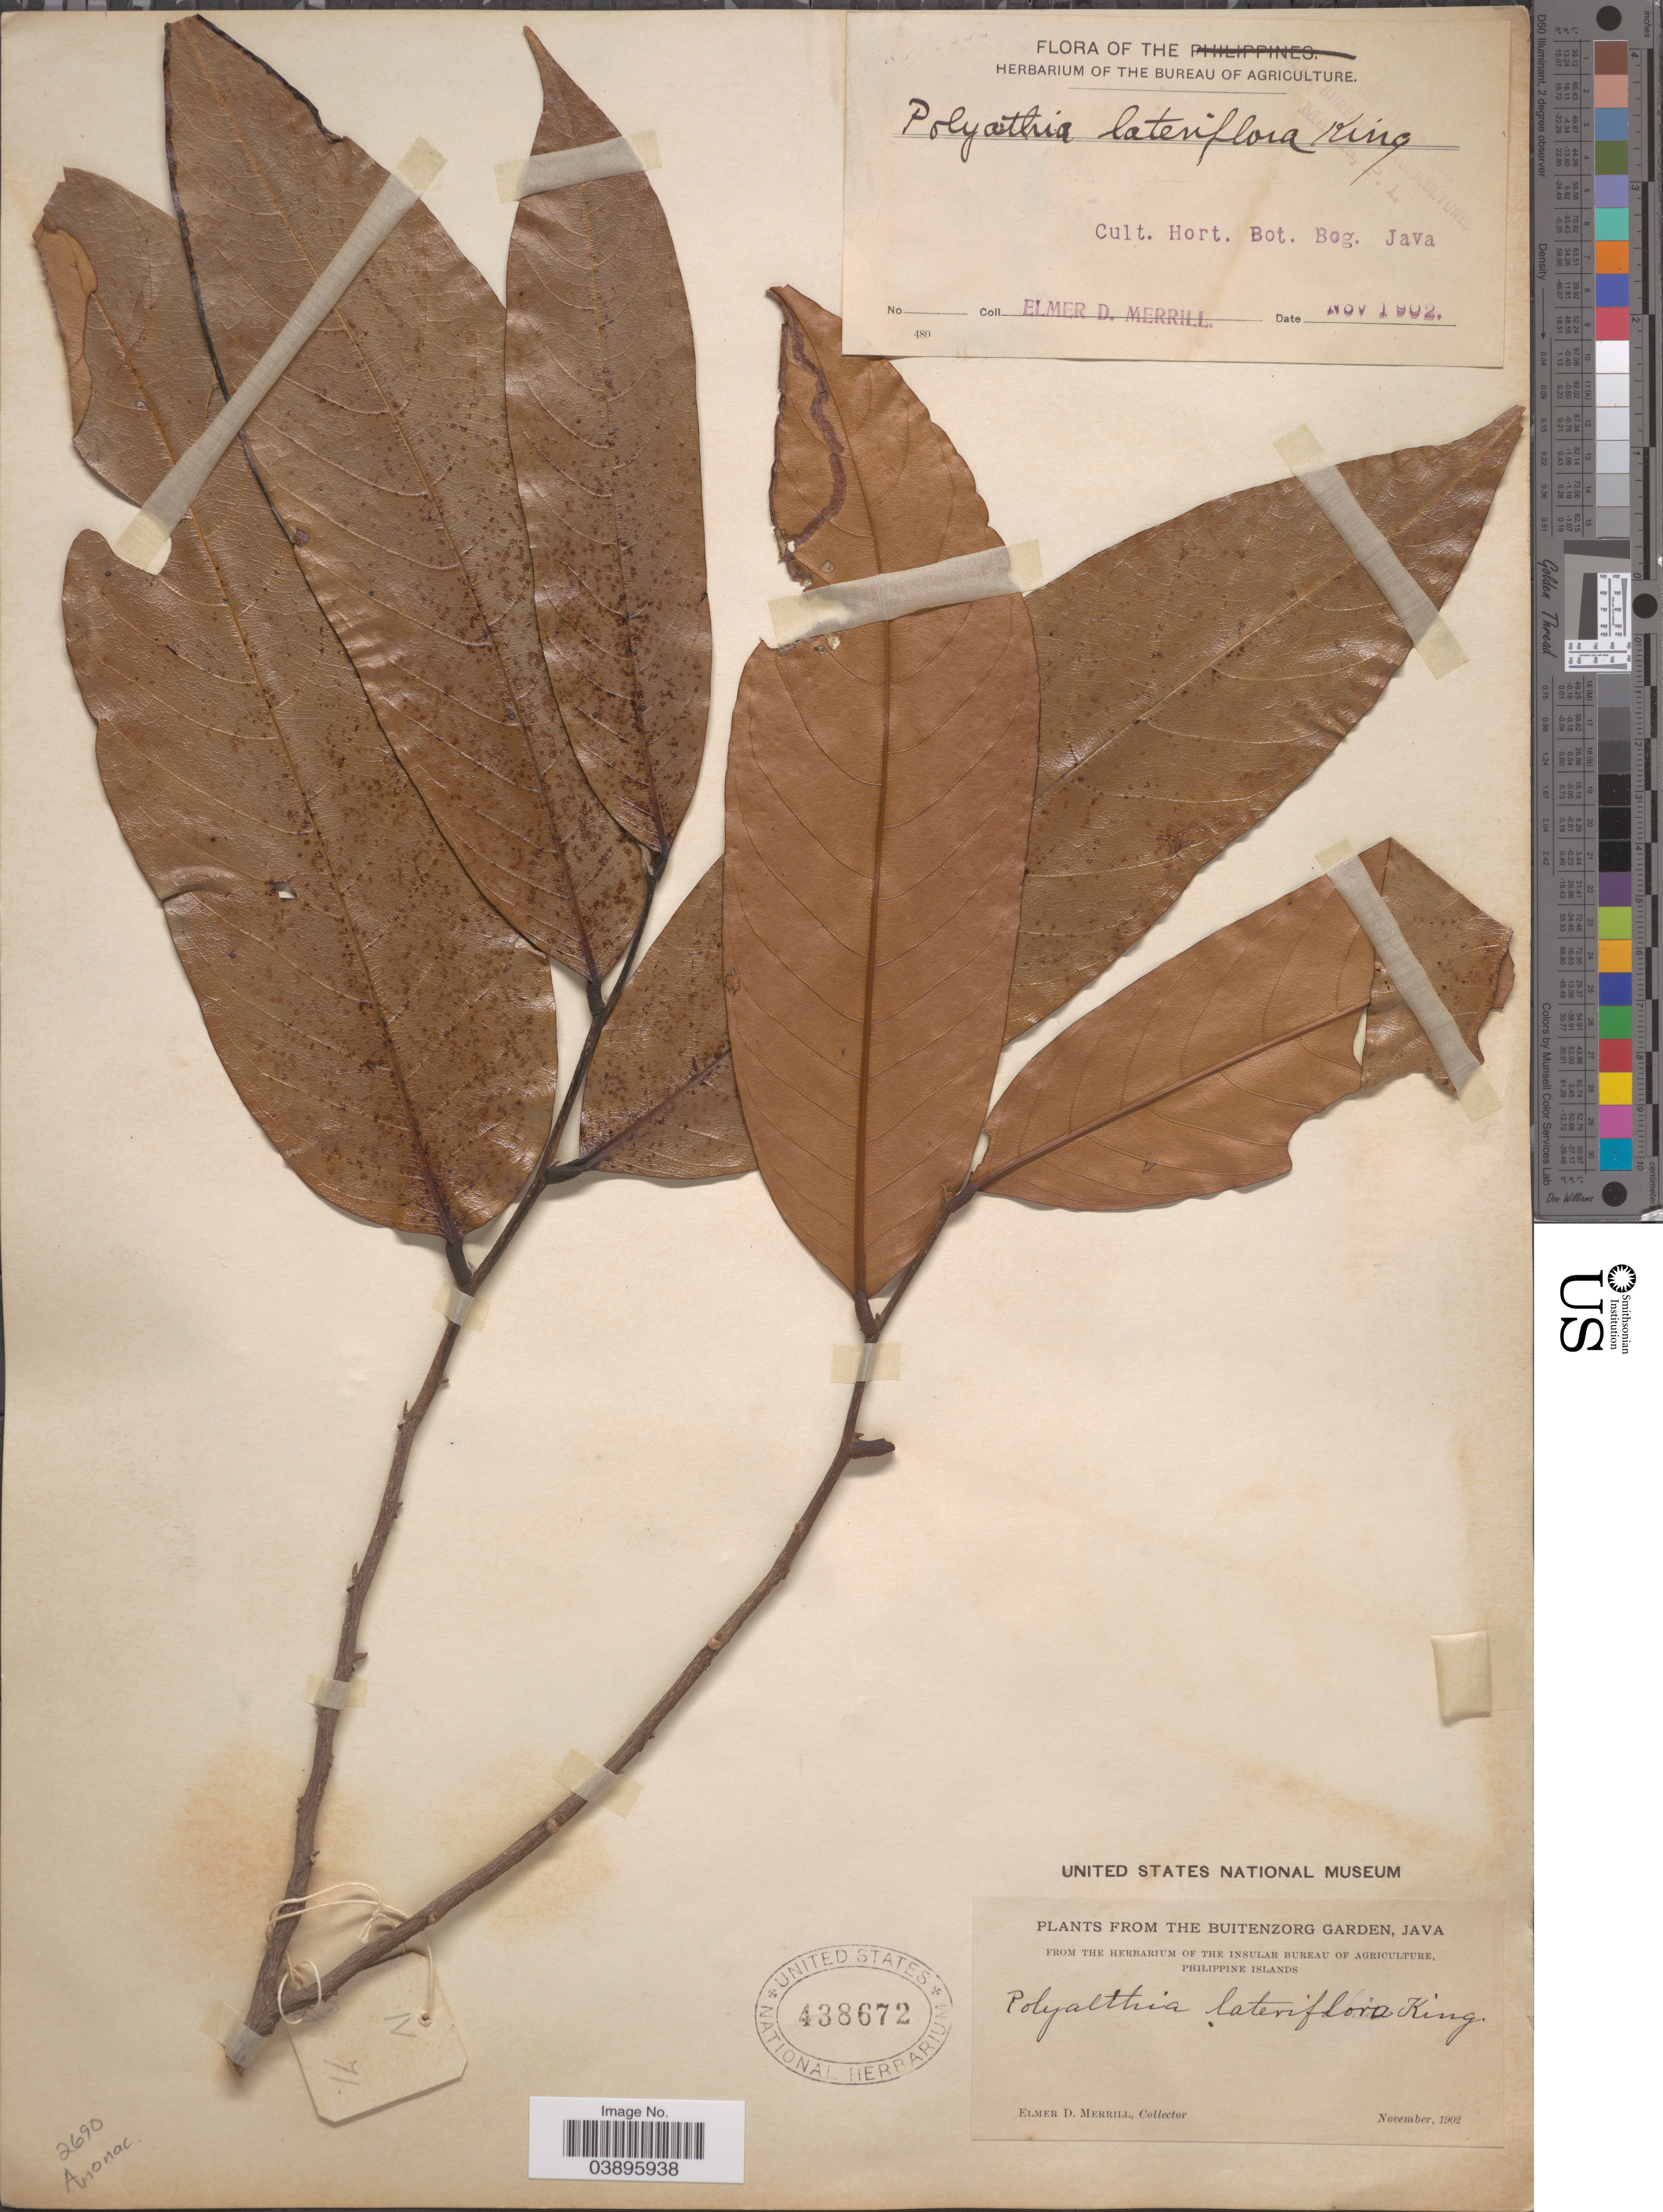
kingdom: Plantae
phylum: Tracheophyta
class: Magnoliopsida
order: Magnoliales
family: Annonaceae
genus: Polyalthia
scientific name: Polyalthia lateriflora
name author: Kurz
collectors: E. D. Merrill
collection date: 1902-11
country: Indonesia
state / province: Java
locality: Hort. Bot. Bog. Java. The Buitenzorg Garden.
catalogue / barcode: US 438672